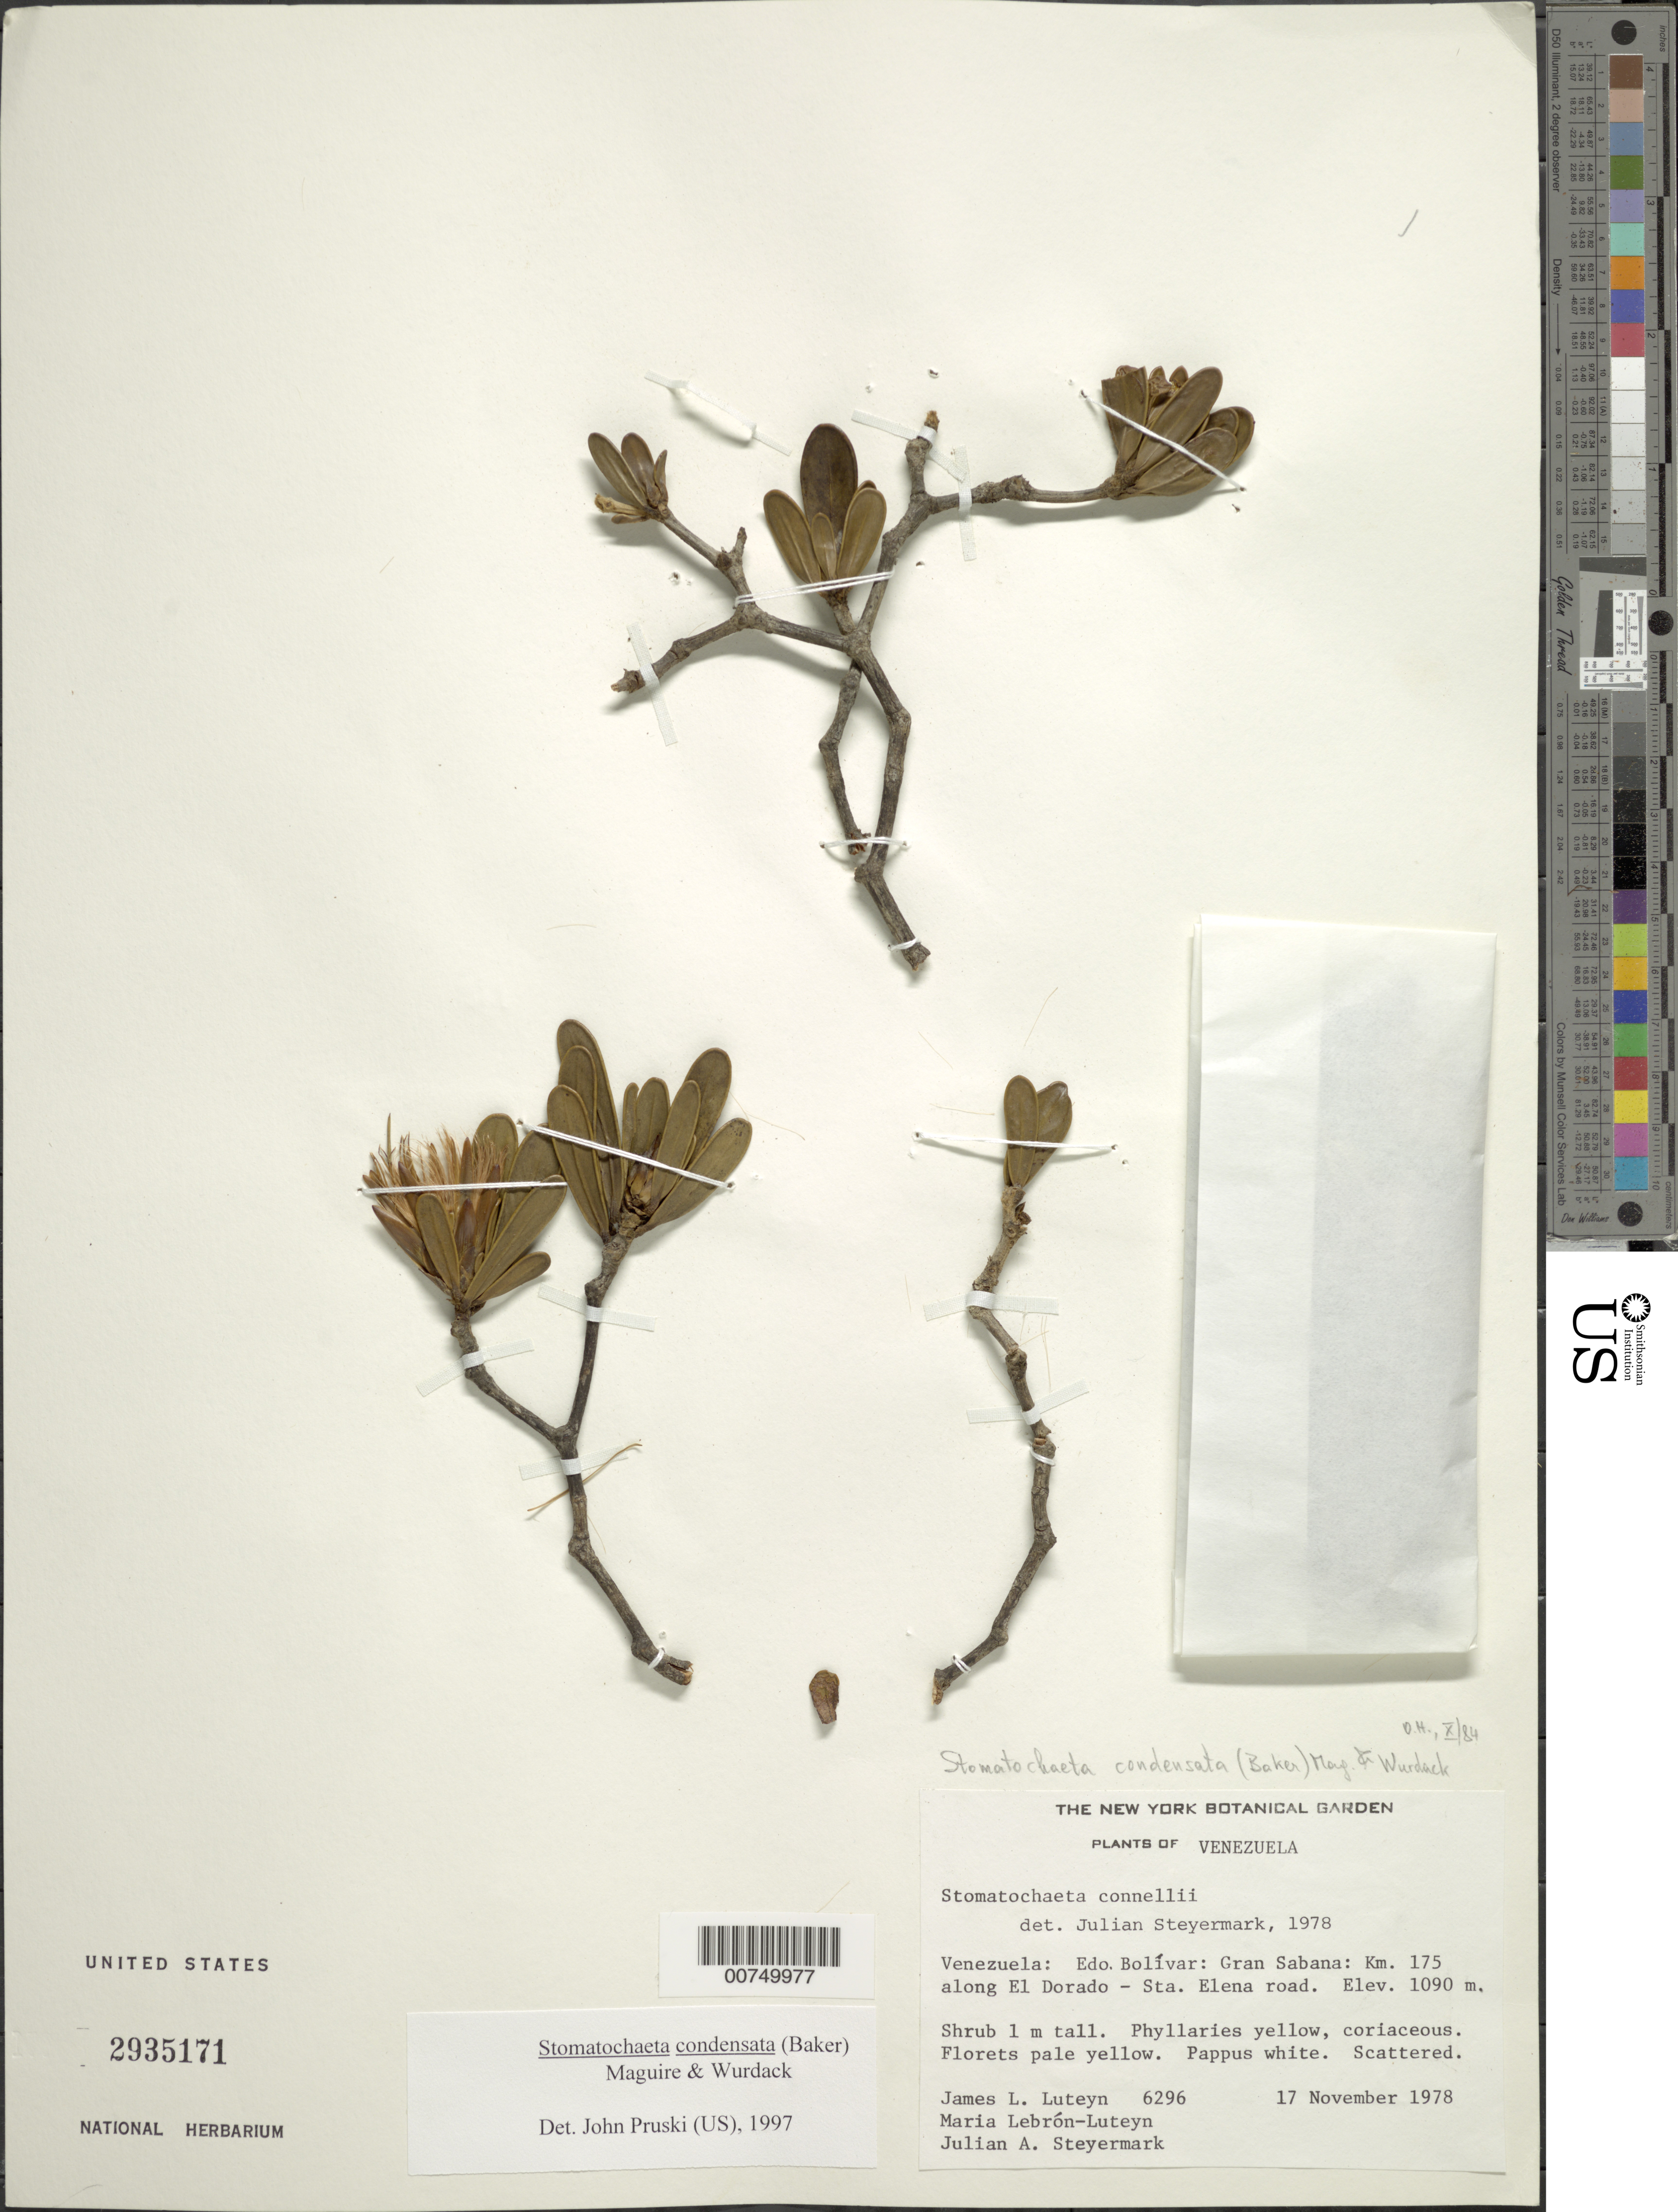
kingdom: Plantae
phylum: Tracheophyta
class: Magnoliopsida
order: Asterales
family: Asteraceae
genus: Stomatochaeta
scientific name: Stomatochaeta condensata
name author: (Baker) Maguire & Wurdack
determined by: Pruski, J. F.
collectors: J. L. Luteyn, M. L. Lebrón-Luteyn & J. Steyermark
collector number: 6296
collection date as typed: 17-Nov-78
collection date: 1978-11-17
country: Venezuela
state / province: Bolívar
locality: Gran Sabana, km 175 along El Dorado-Sta. Elena road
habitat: Savanna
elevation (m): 1090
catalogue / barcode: US 2935171